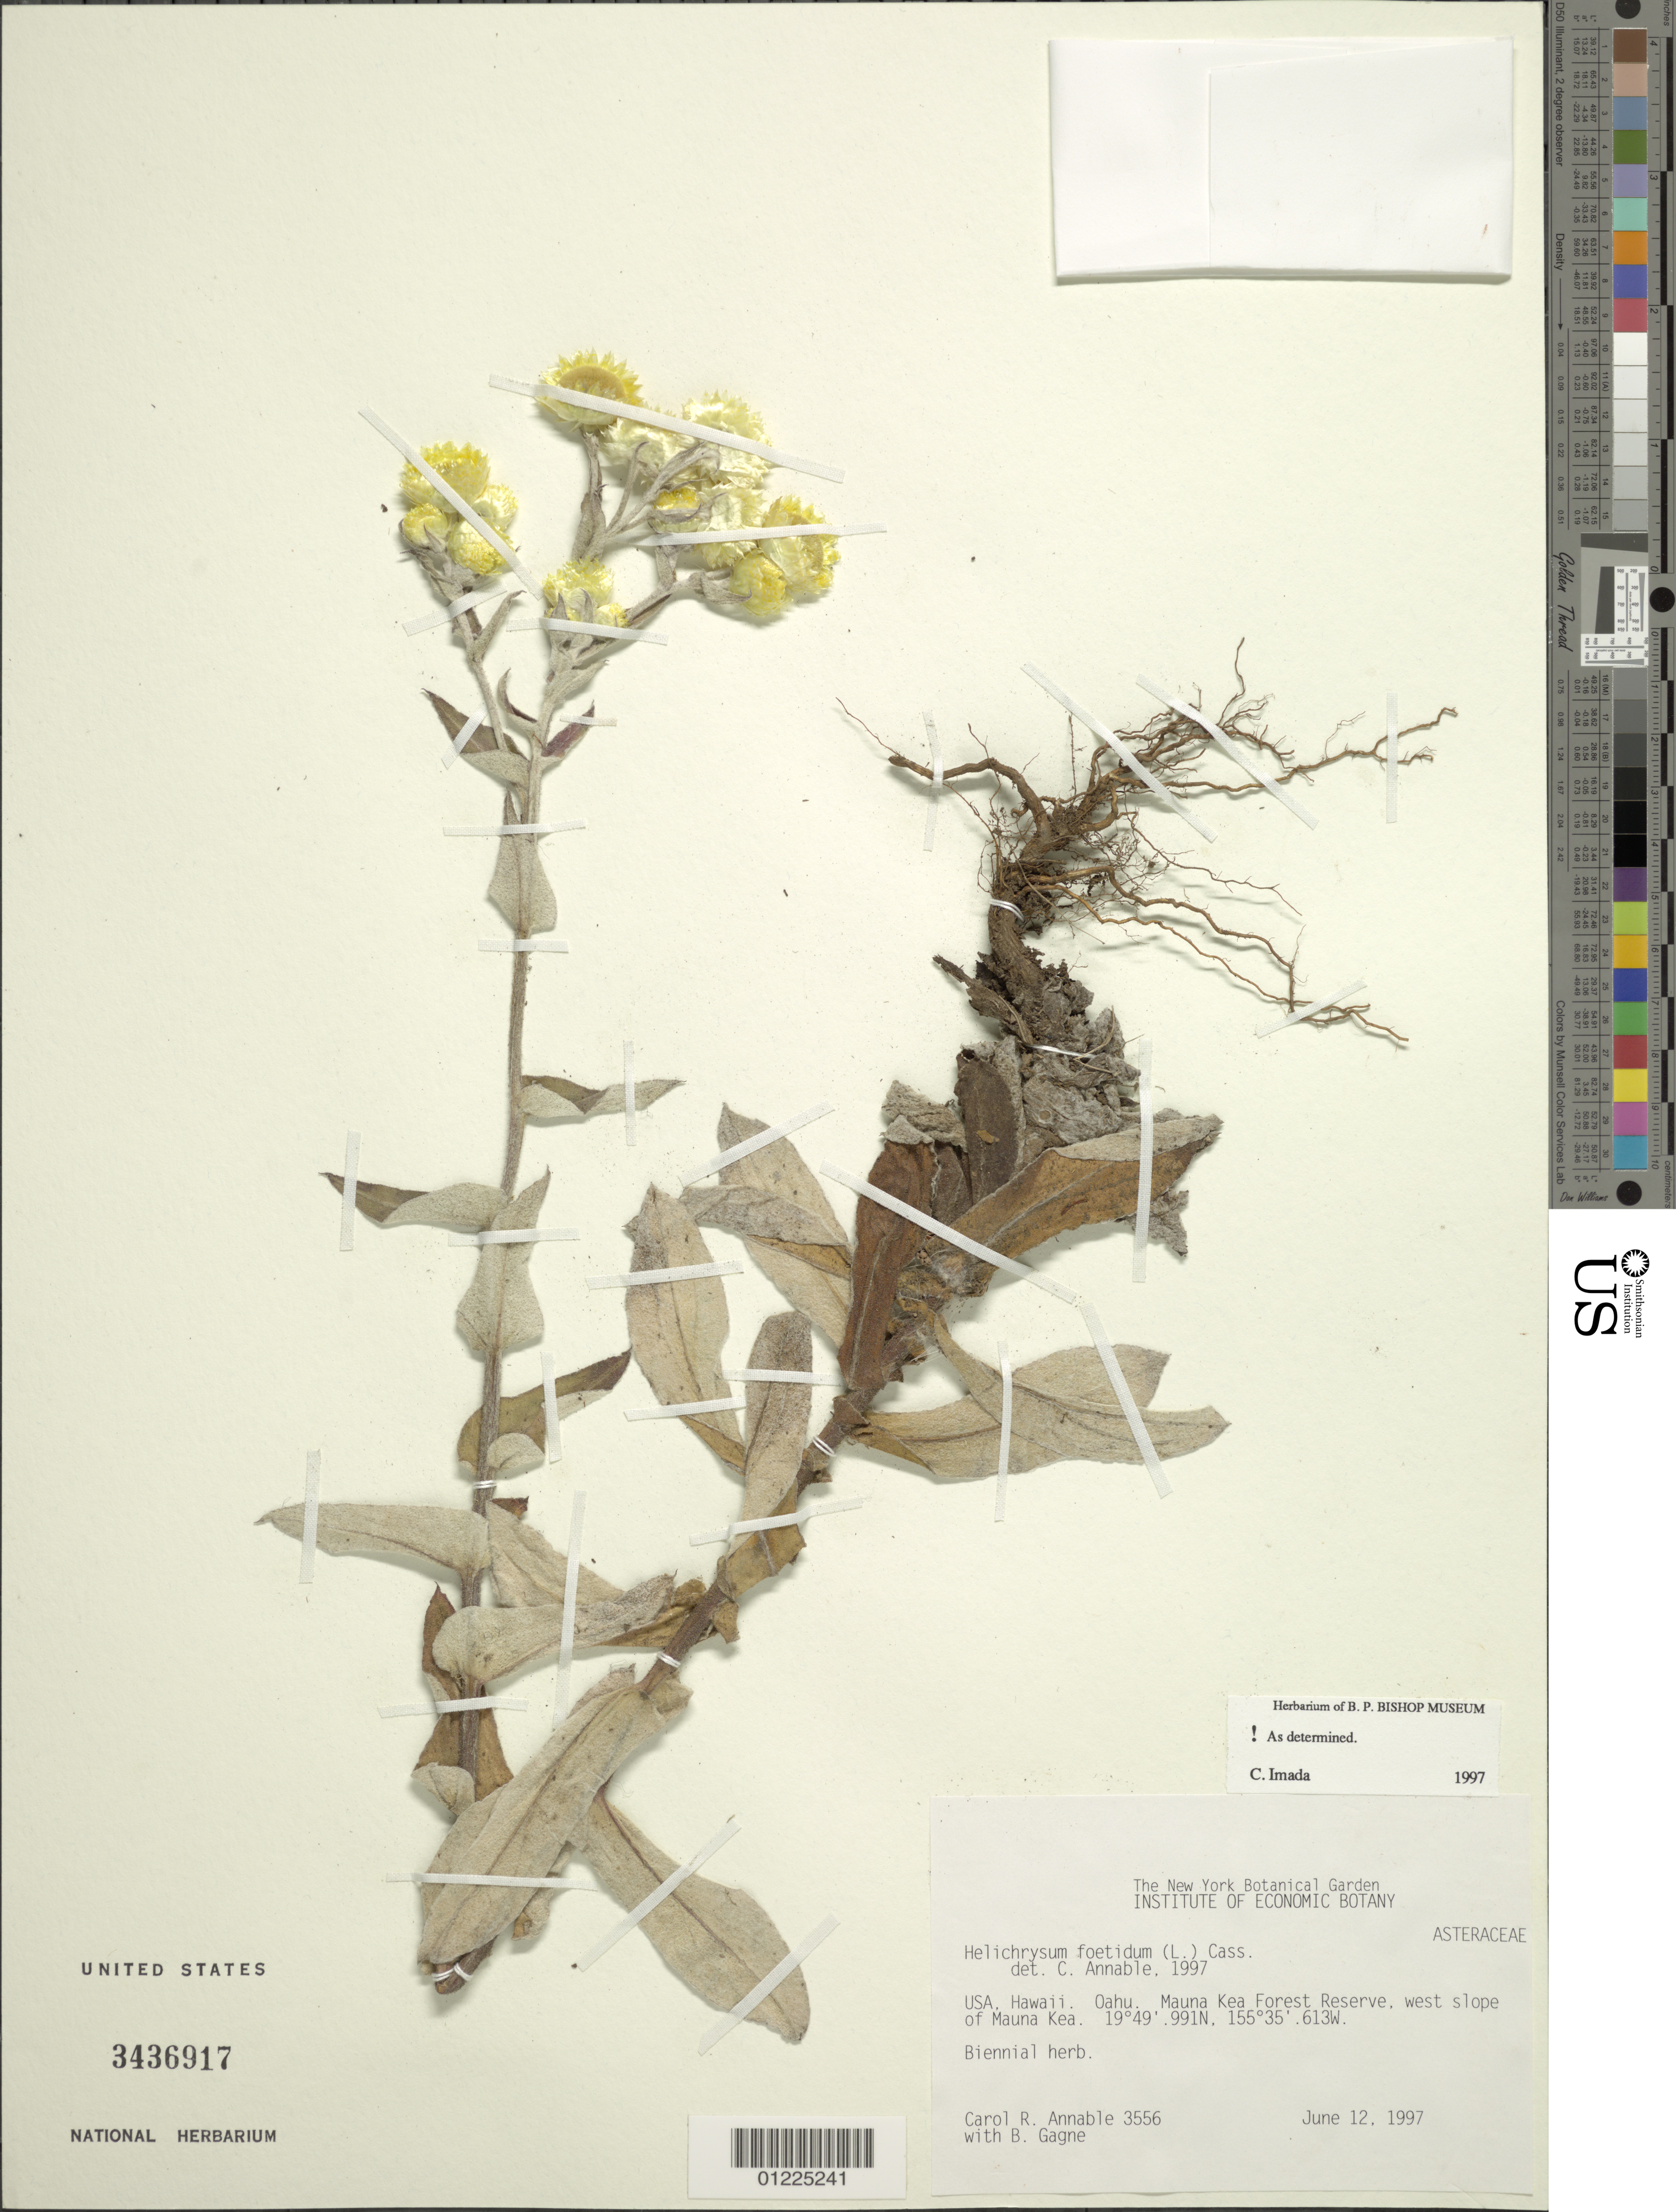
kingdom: Plantae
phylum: Tracheophyta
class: Magnoliopsida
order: Asterales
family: Asteraceae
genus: Helichrysum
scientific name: Helichrysum foetidum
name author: (L.) Moench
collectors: C. R. Annable & B. H. Gagné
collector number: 3556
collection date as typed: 12 Jun 1997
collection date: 1997-06-12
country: United States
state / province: Hawaii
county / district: Hawaii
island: Hawaii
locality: Mauna Kea Forest Reserve, west slope of Mauna Kea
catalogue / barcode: US 3436917